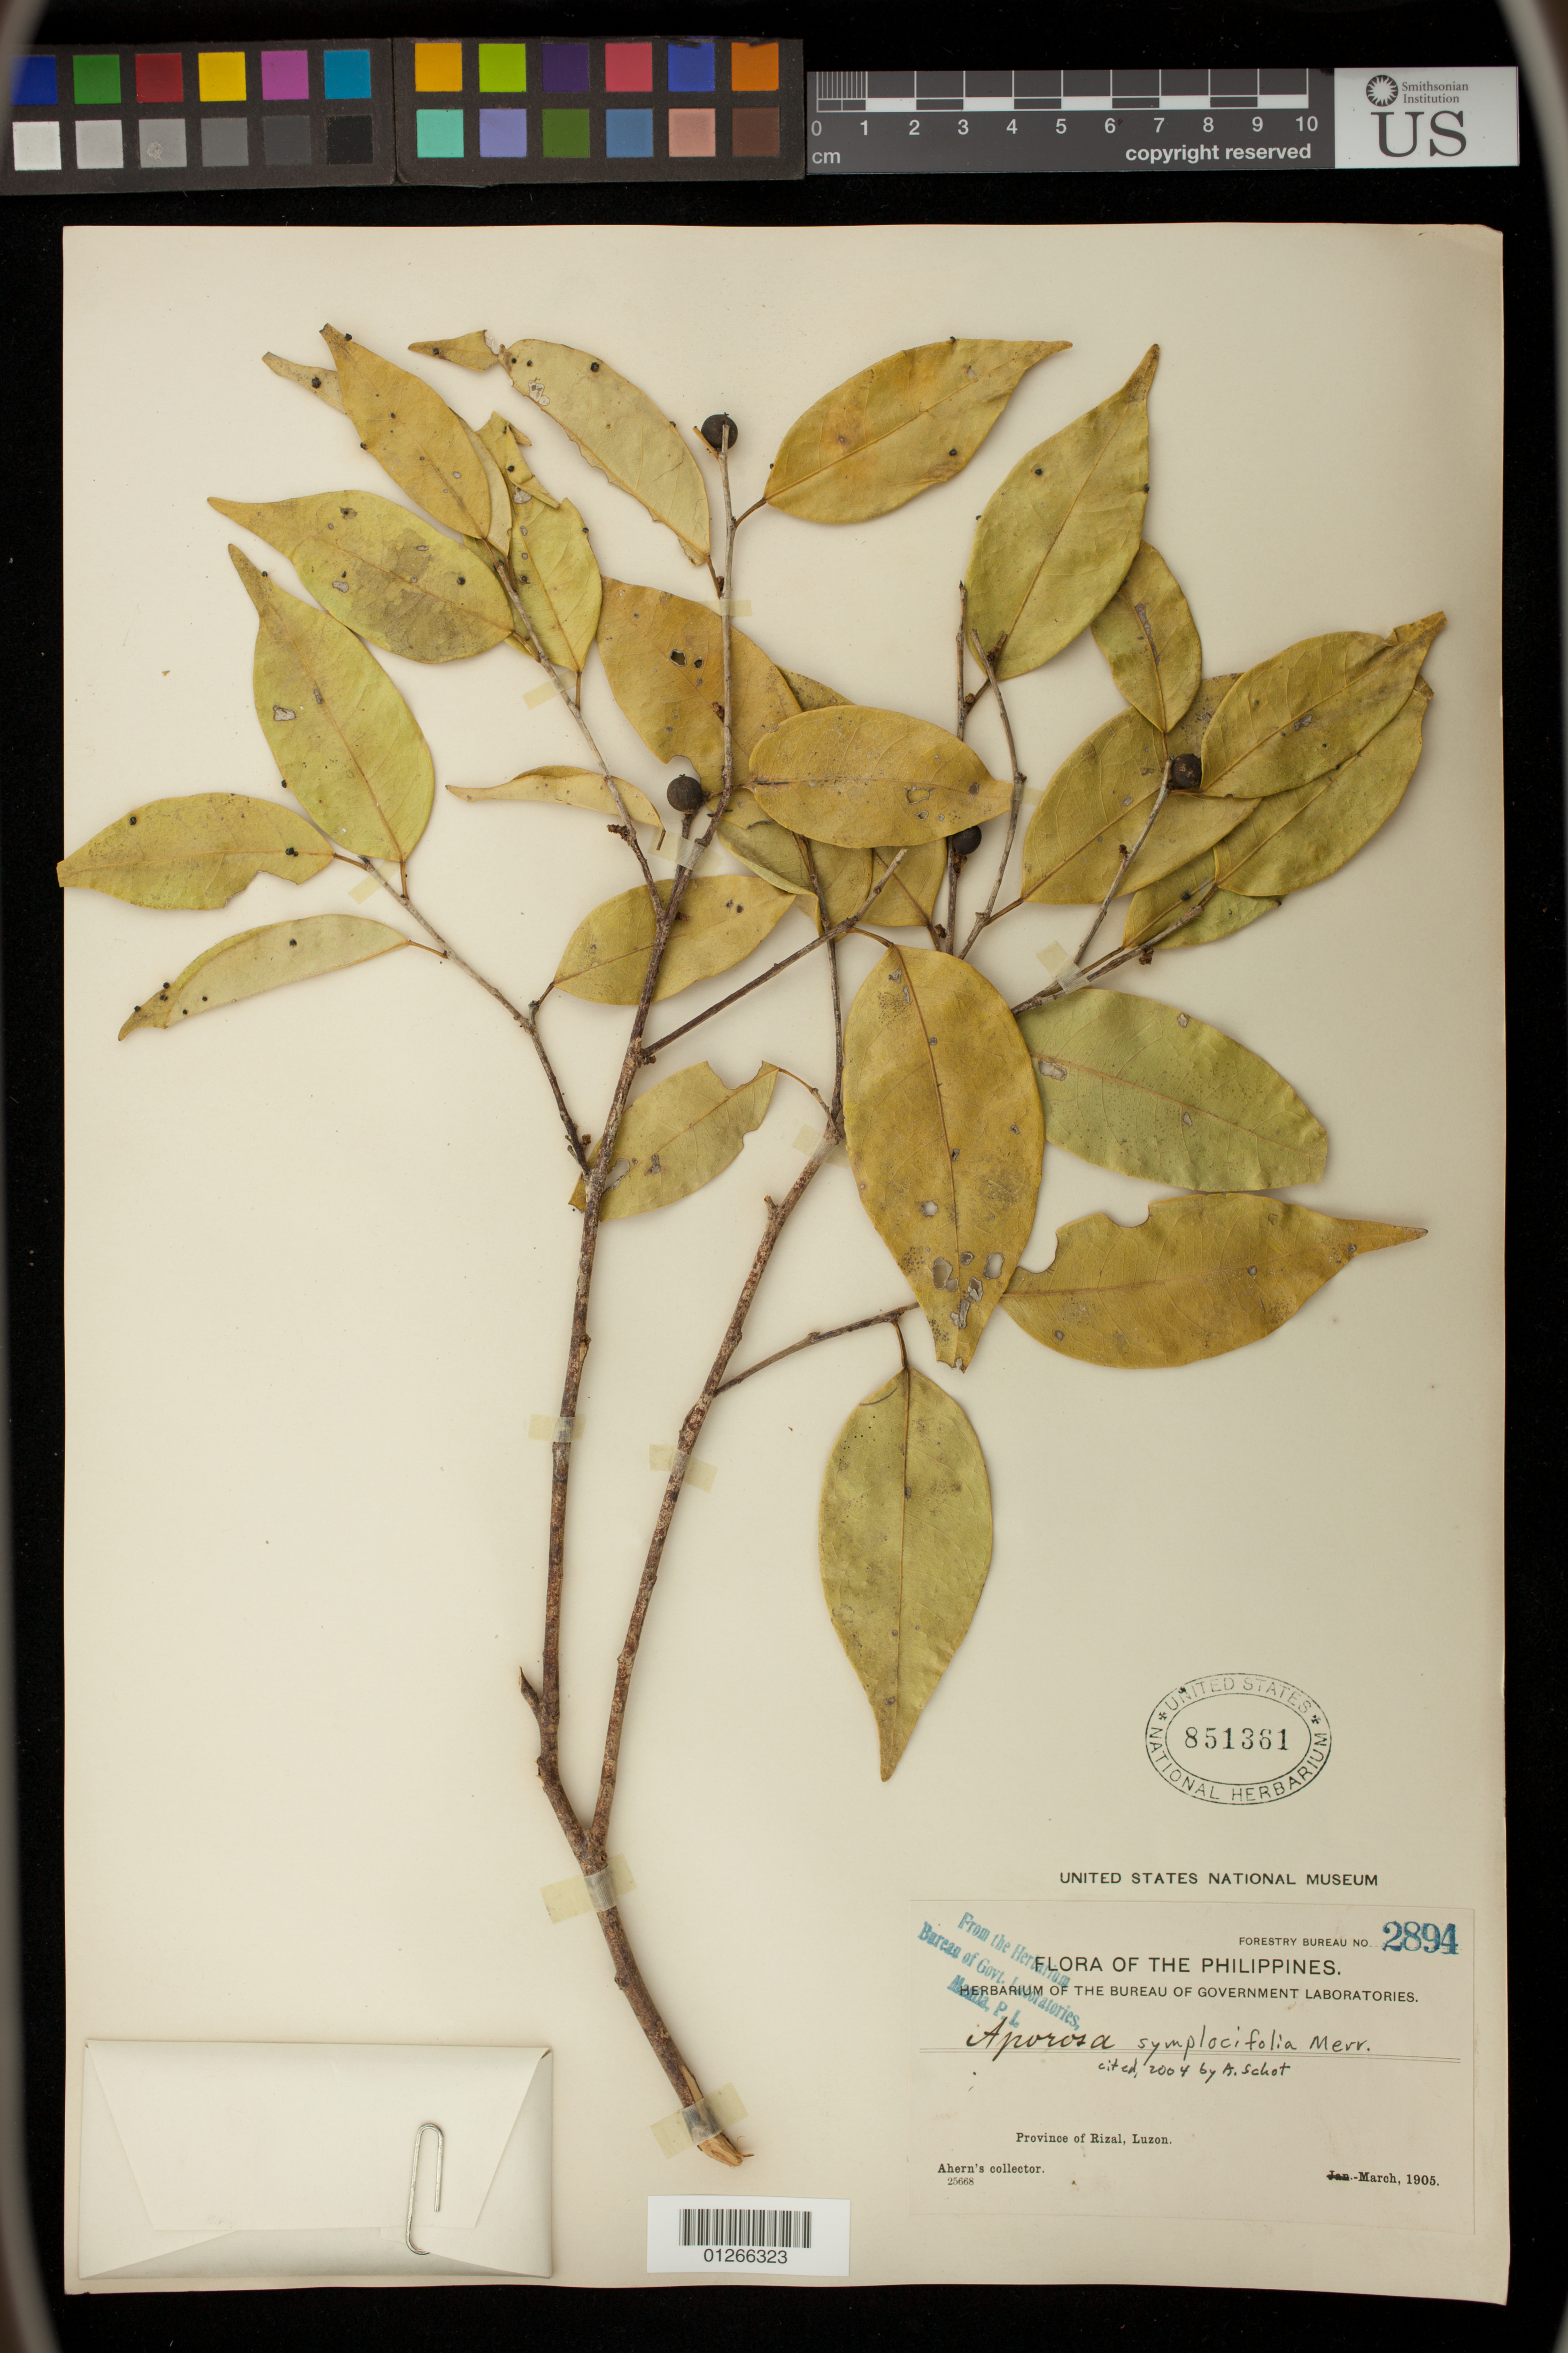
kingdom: Plantae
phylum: Tracheophyta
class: Magnoliopsida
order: Malpighiales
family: Phyllanthaceae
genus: Aporosa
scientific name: Aporosa symplocifolia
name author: Merr.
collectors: Ahern's collector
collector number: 2894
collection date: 1905-03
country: Philippines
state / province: Calabarzon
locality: Province of Rizal, Luzon